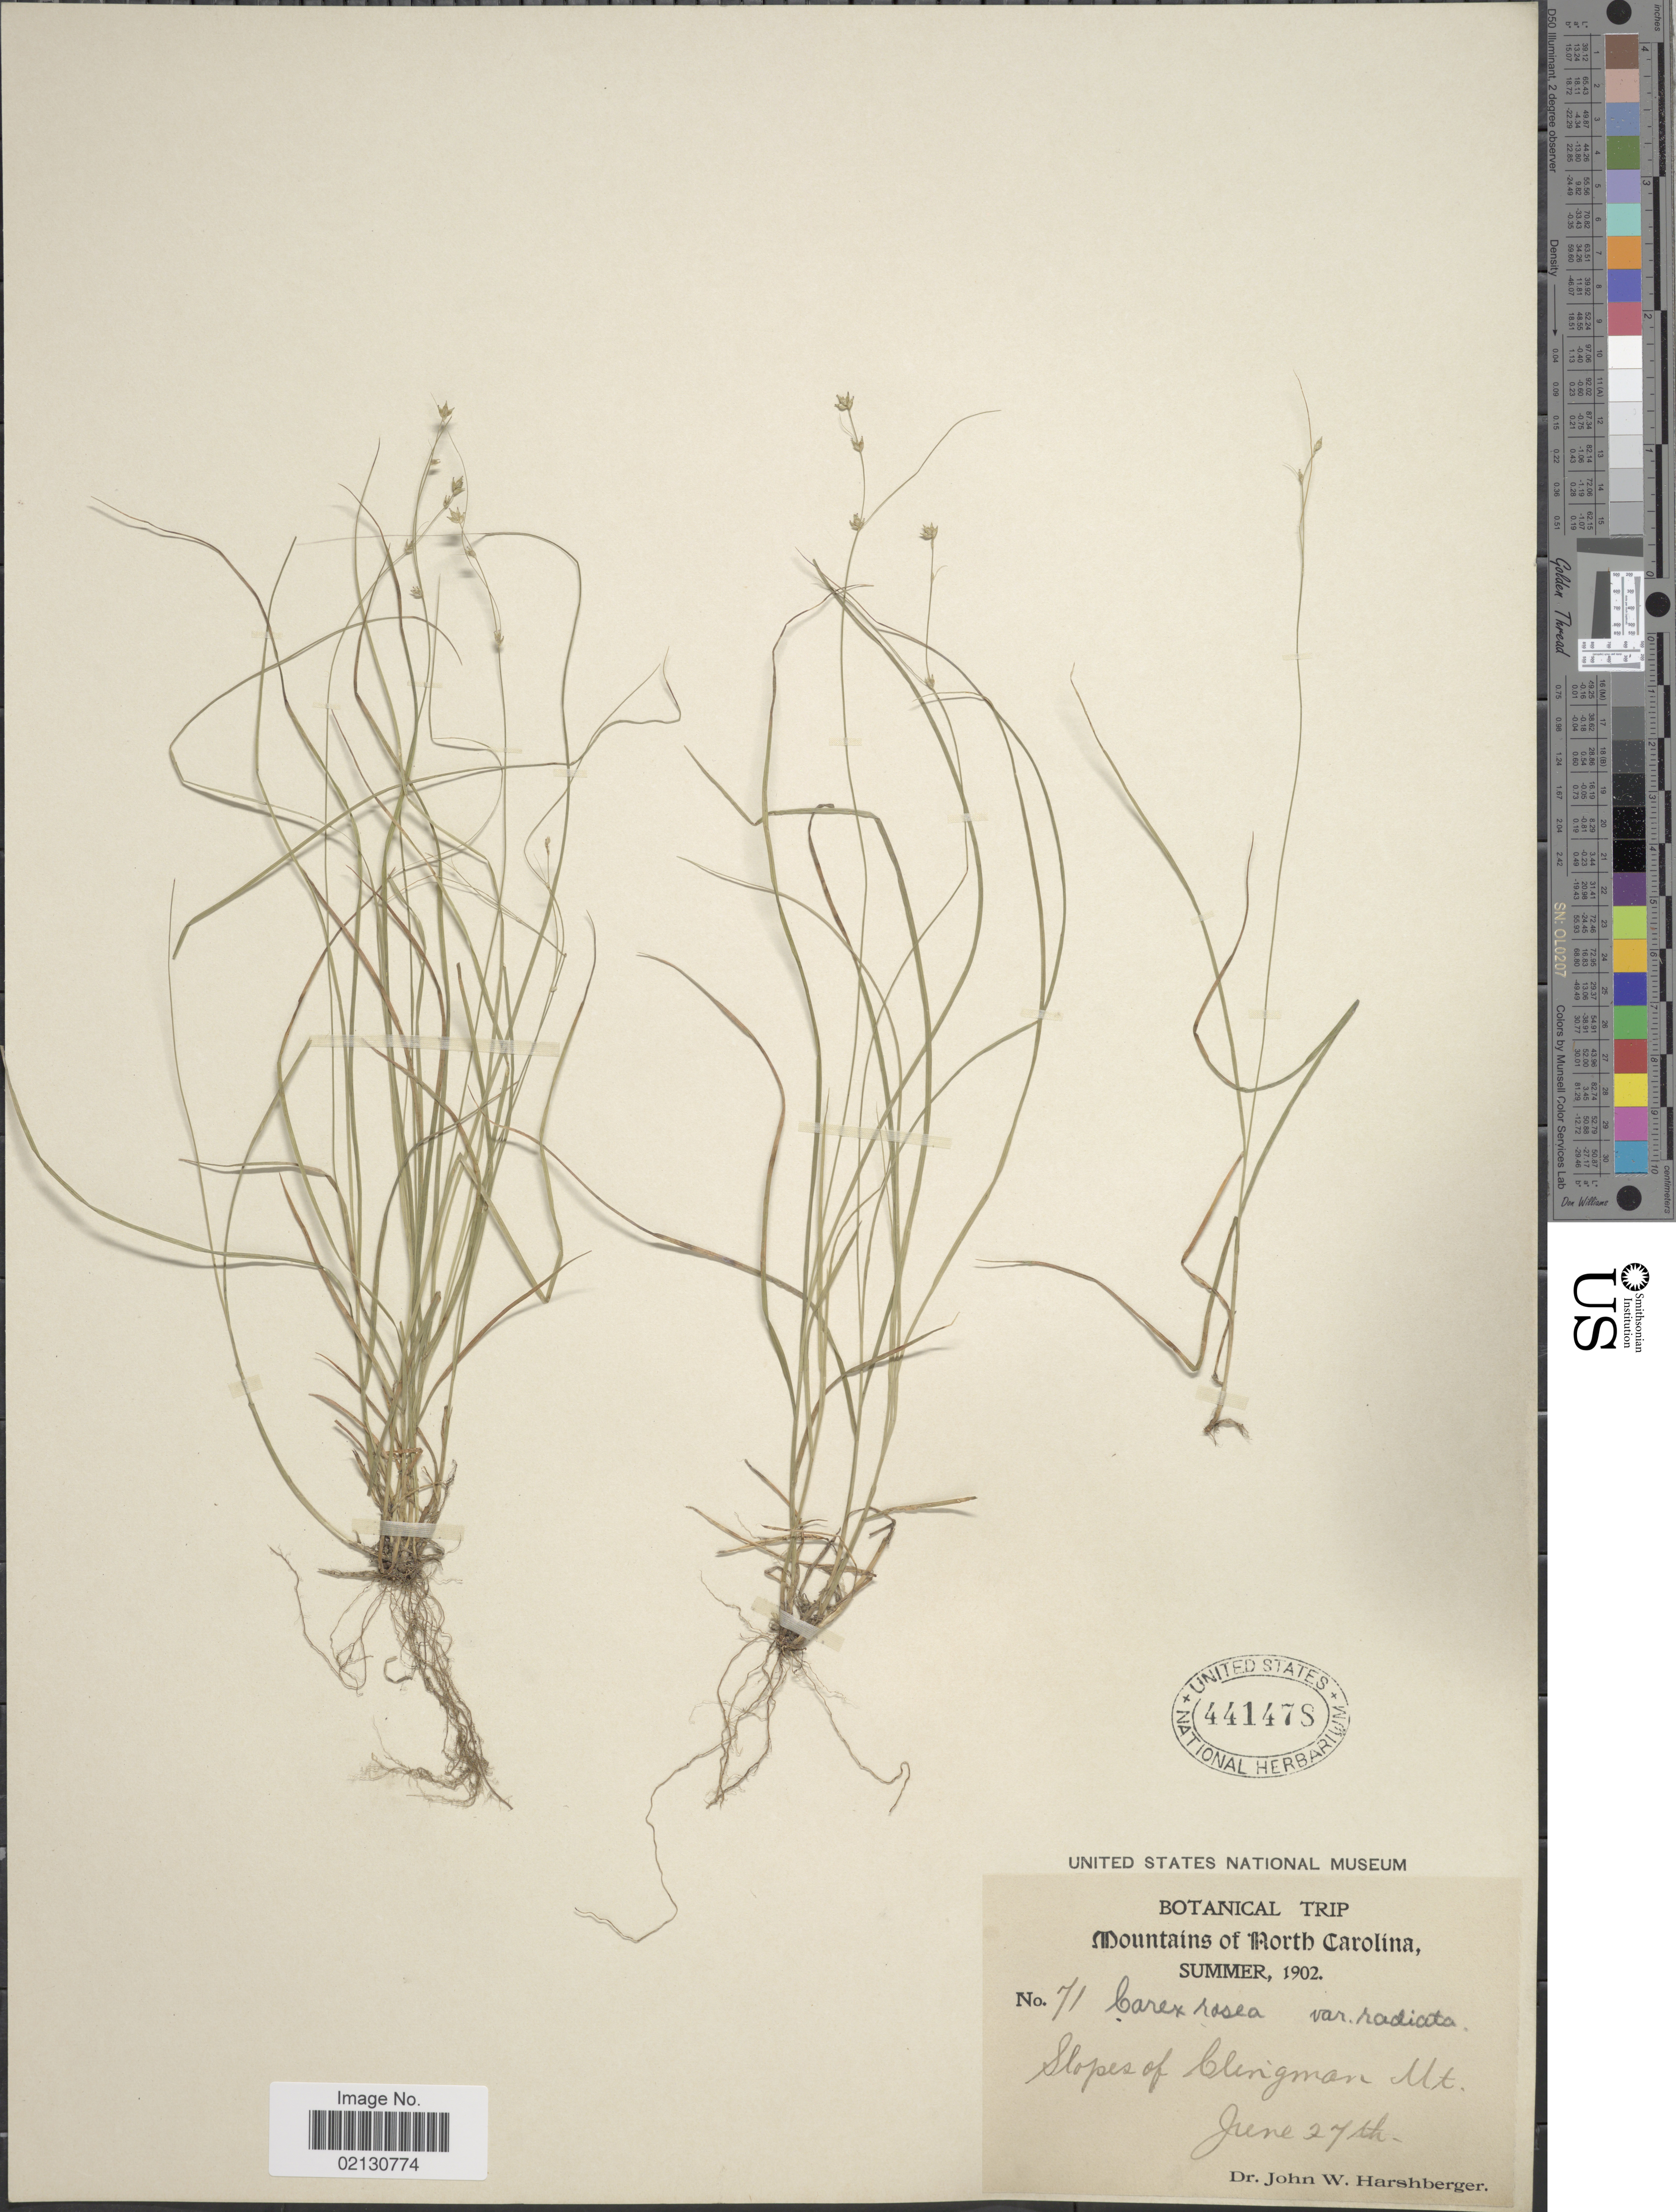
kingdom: Plantae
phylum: Tracheophyta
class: Liliopsida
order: Poales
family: Cyperaceae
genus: Carex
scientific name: Carex radiata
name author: (Wahlenb.) Small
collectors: J. W. Harshberger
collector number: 71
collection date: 1902-06-27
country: United States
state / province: North Carolina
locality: Slopes of Clingman Mt.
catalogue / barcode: US 441478